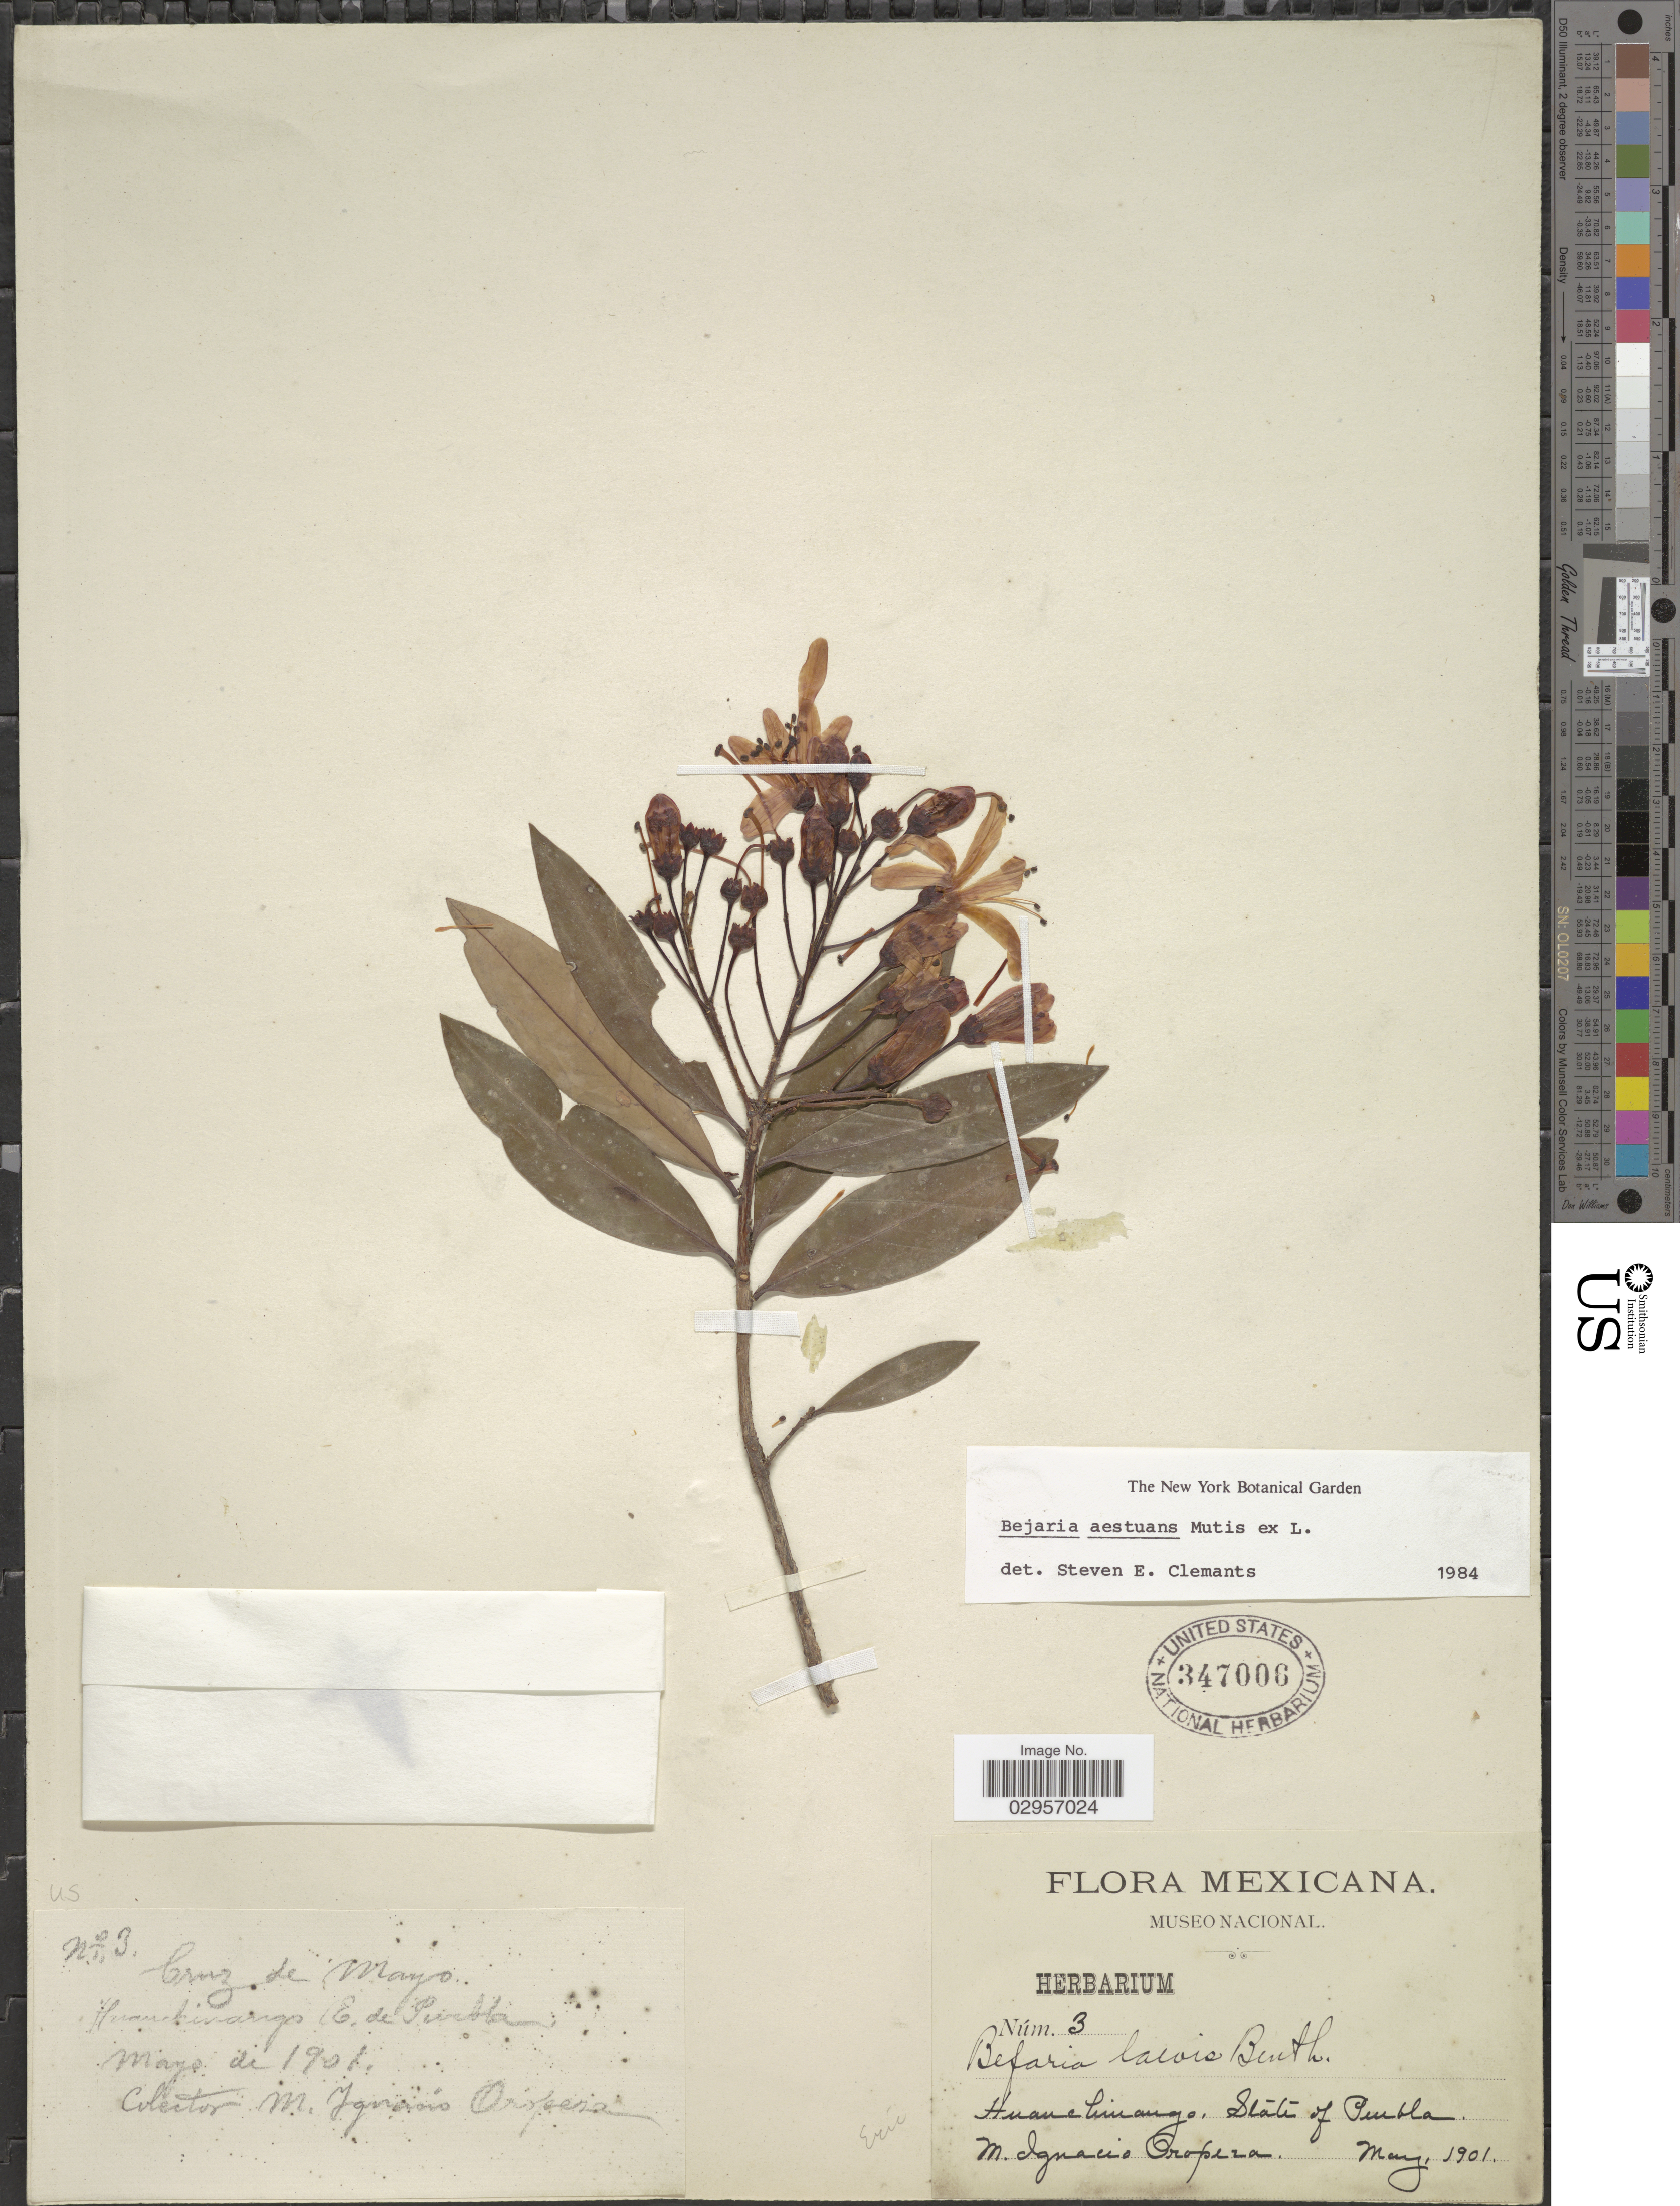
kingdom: Plantae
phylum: Tracheophyta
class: Magnoliopsida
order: Ericales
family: Ericaceae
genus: Befaria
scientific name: Befaria aestuans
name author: Mutis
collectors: M. Oropera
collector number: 3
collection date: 1901-05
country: Mexico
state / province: Puebla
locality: Huanchinango, State of Pueblo, Cruz de Mayo, E. de Pueblo.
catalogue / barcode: US 347006